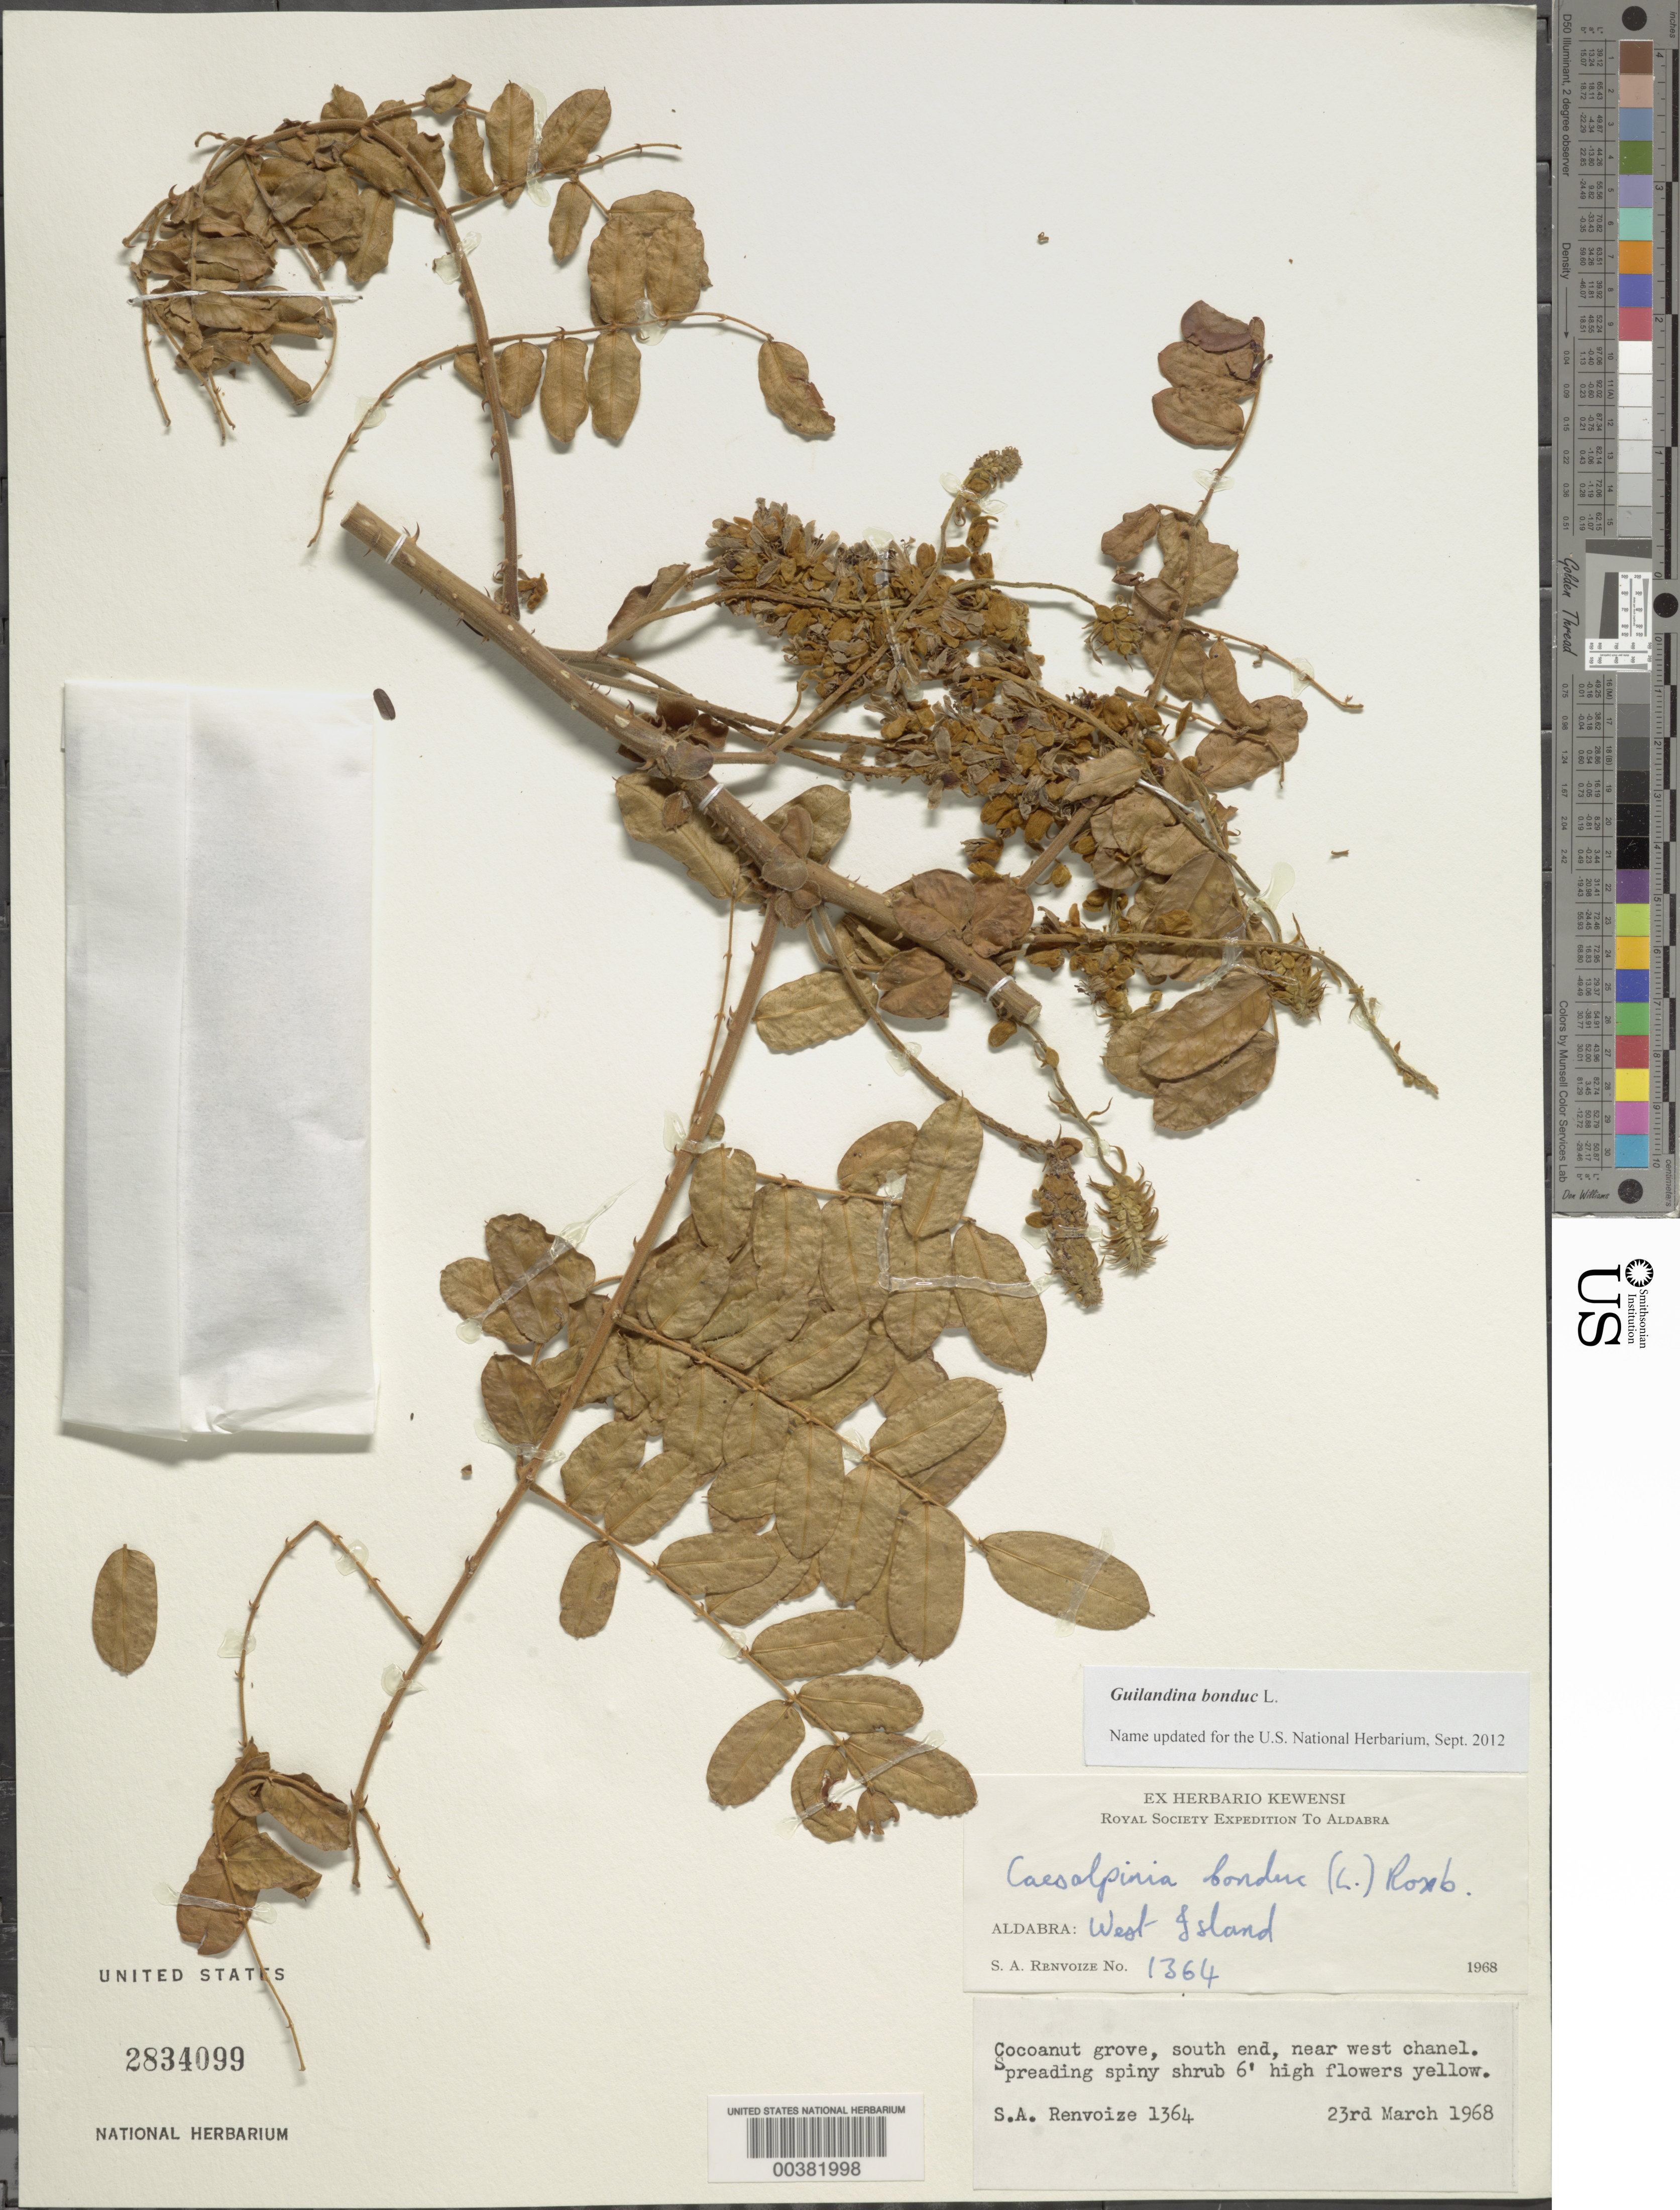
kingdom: Plantae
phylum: Tracheophyta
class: Magnoliopsida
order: Fabales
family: Fabaceae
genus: Guilandina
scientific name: Guilandina bonduc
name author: L.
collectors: S. A. Renvoize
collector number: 1364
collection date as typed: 23 Mar 1968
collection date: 1968-03-23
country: Seychelles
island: Aldabra Atoll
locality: West Islet., coconut grove, S end, near W channel. [West Island is part of Aldabra Island (Atoll).]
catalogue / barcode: US 2834099